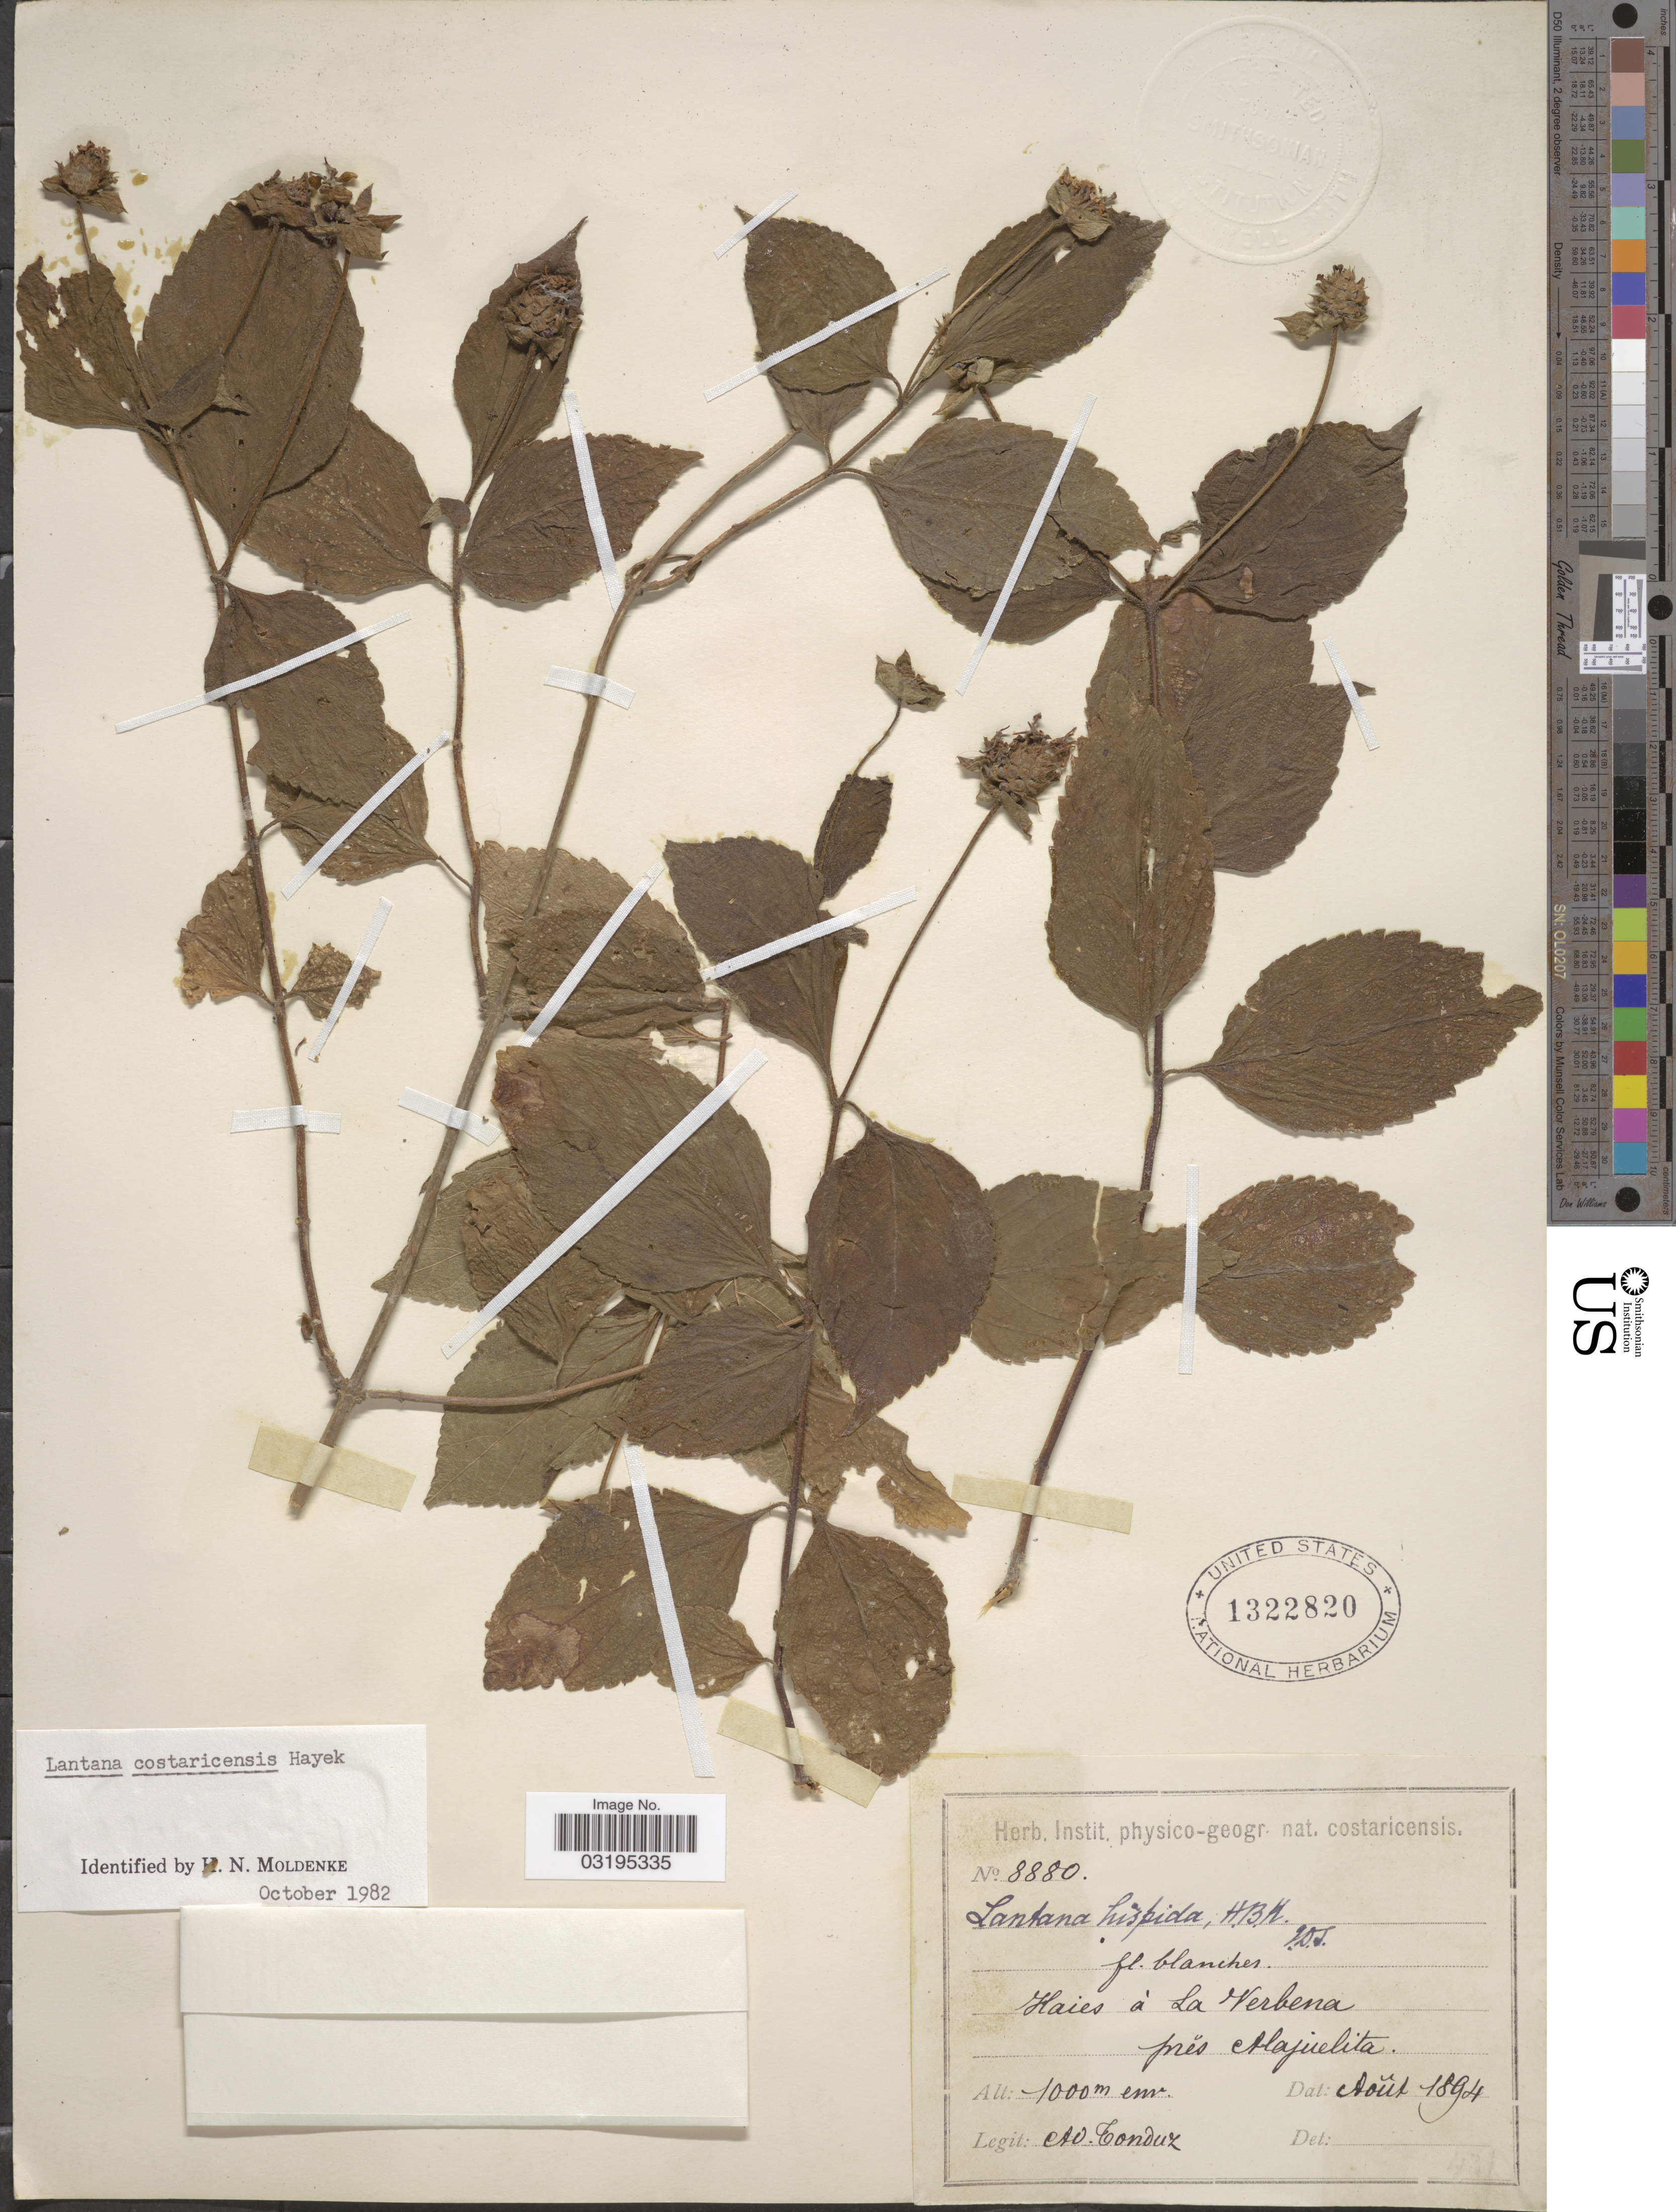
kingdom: Plantae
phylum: Tracheophyta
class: Magnoliopsida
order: Lamiales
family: Verbenaceae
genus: Lantana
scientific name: Lantana costaricensis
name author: Hayek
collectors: A. Tonduz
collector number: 8880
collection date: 1894-08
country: Costa Rica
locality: Haies à La Verbena prés Alajuelita.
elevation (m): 1000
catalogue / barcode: US 1322820